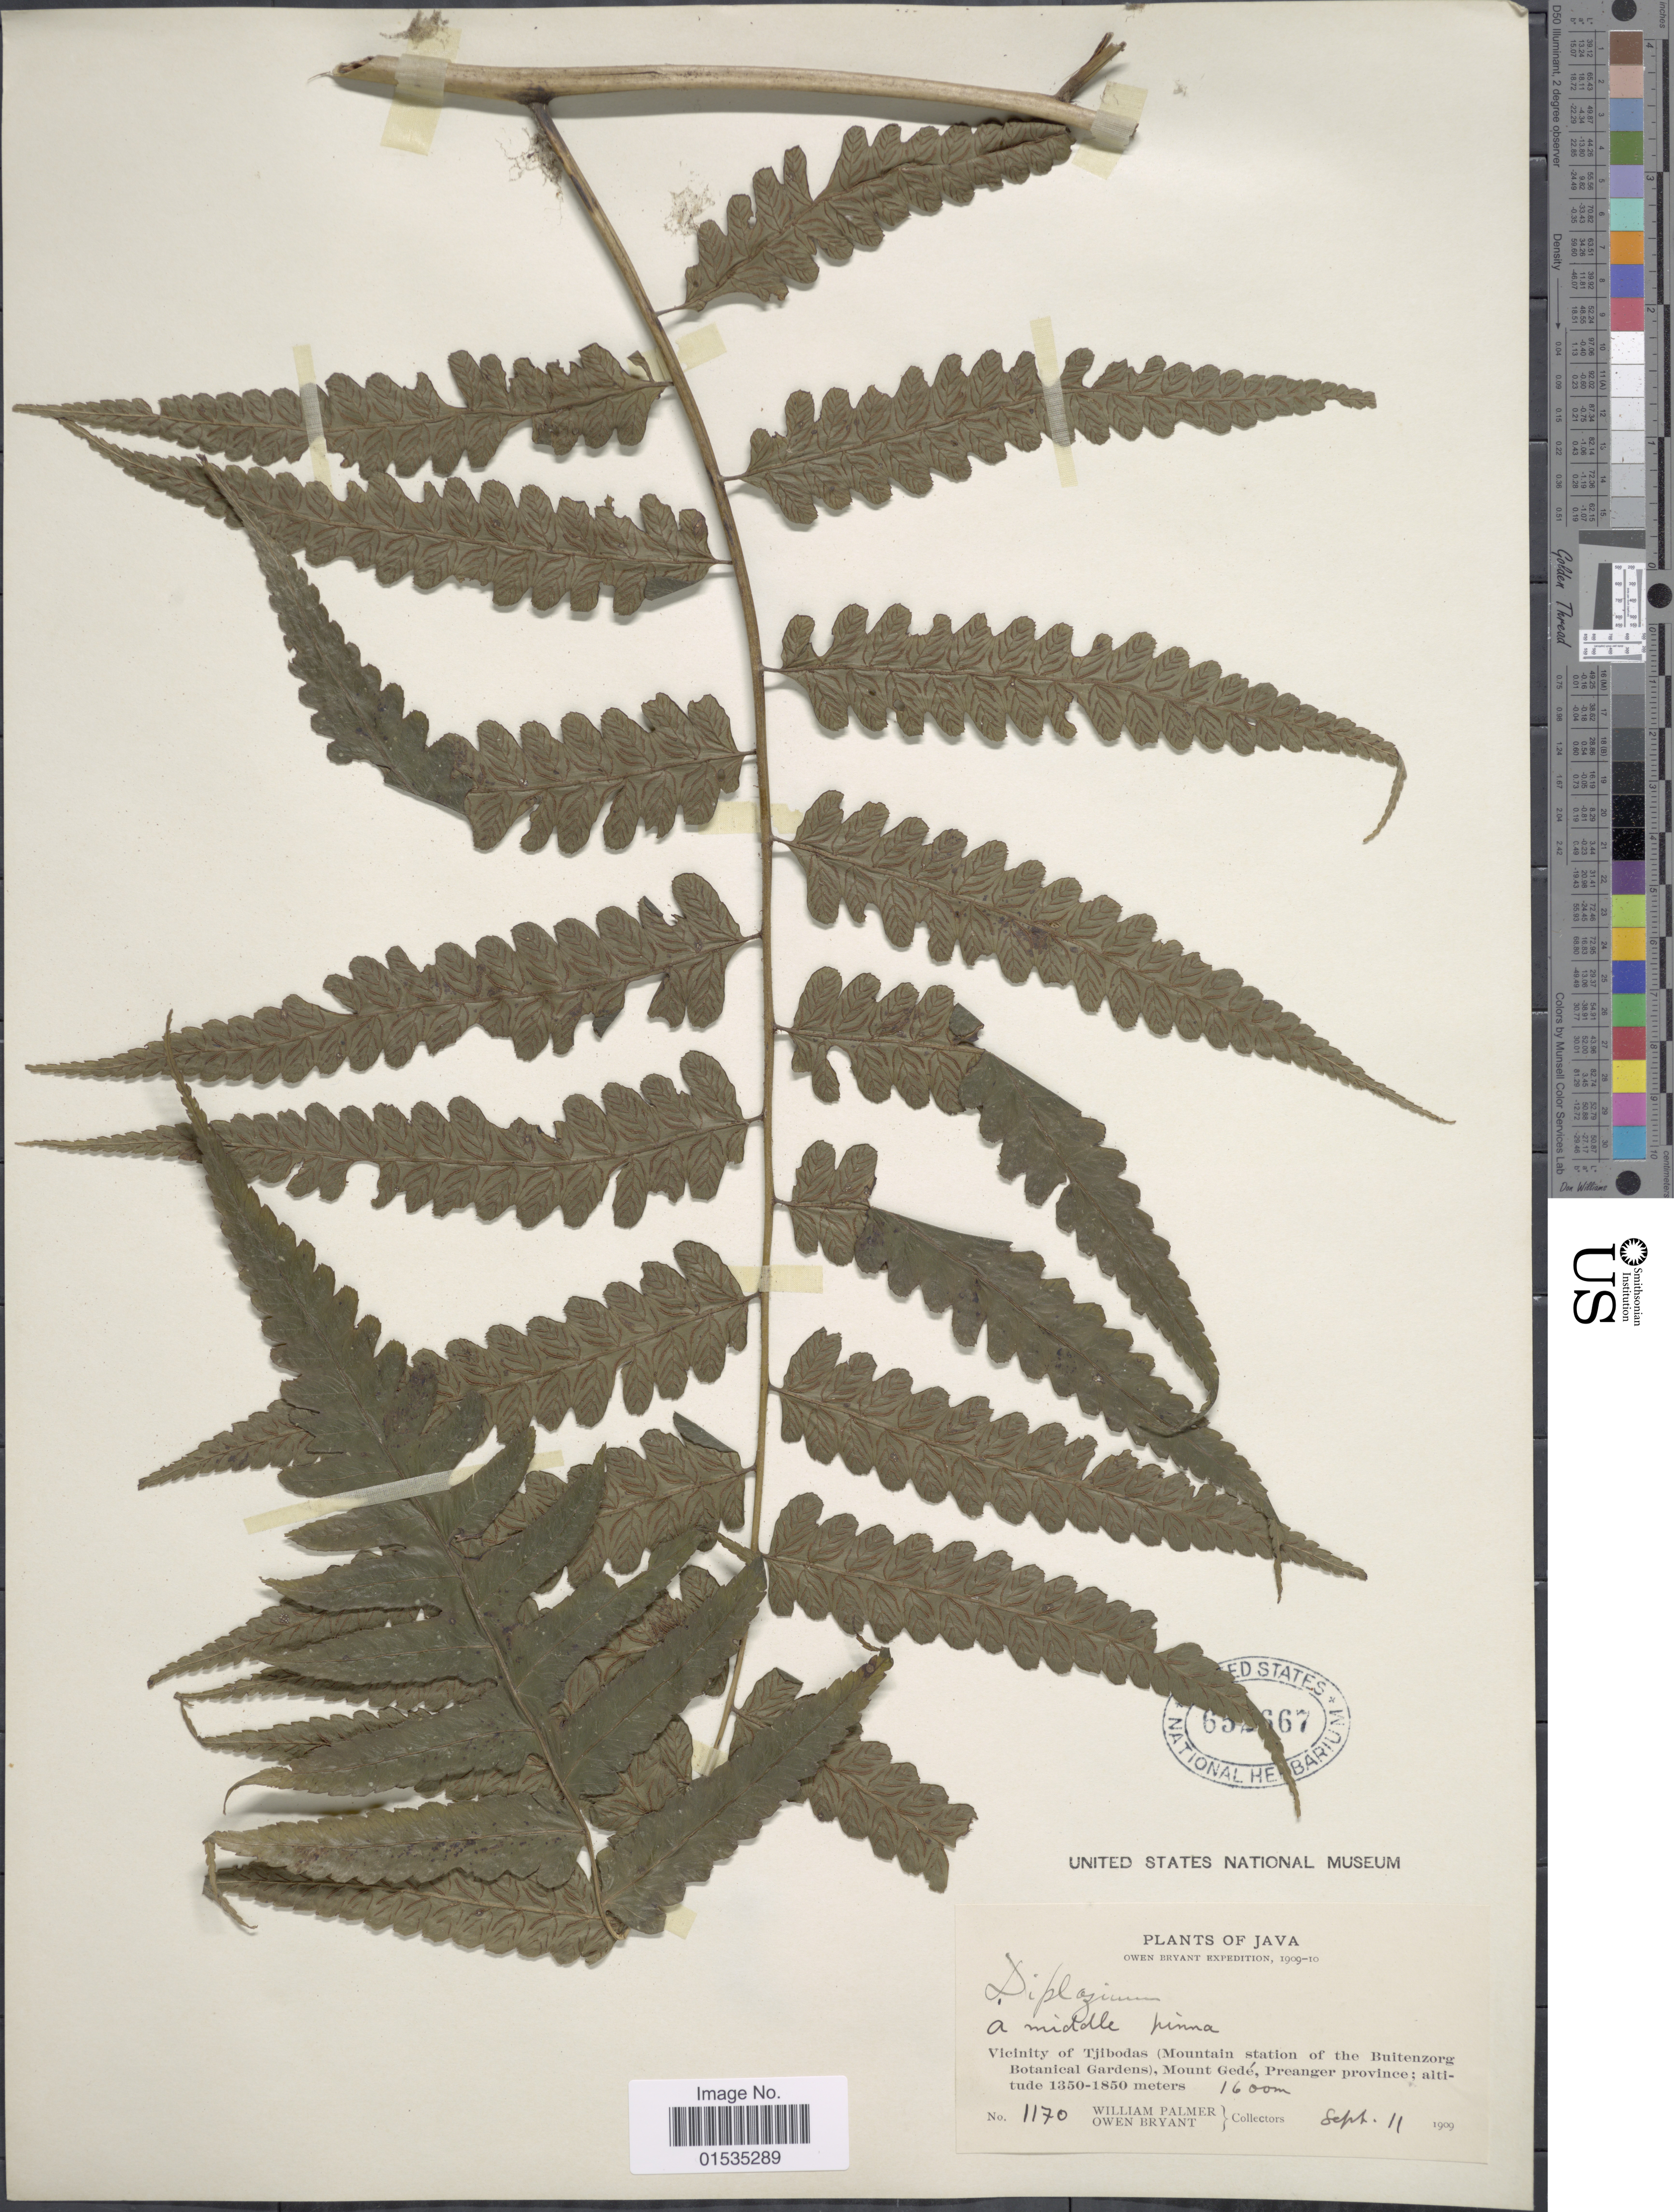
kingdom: Plantae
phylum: Tracheophyta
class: Polypodiopsida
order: Polypodiales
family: Athyriaceae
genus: Diplazium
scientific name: Diplazium sp.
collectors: W. Palmer & O. Bryant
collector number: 1170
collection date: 1909-09-11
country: Indonesia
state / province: Java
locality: Vicinity of Tjibodas (Mountains station of the Buitenzorg Botanical Gardens), Mount Gedé, Preanger Province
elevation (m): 1600